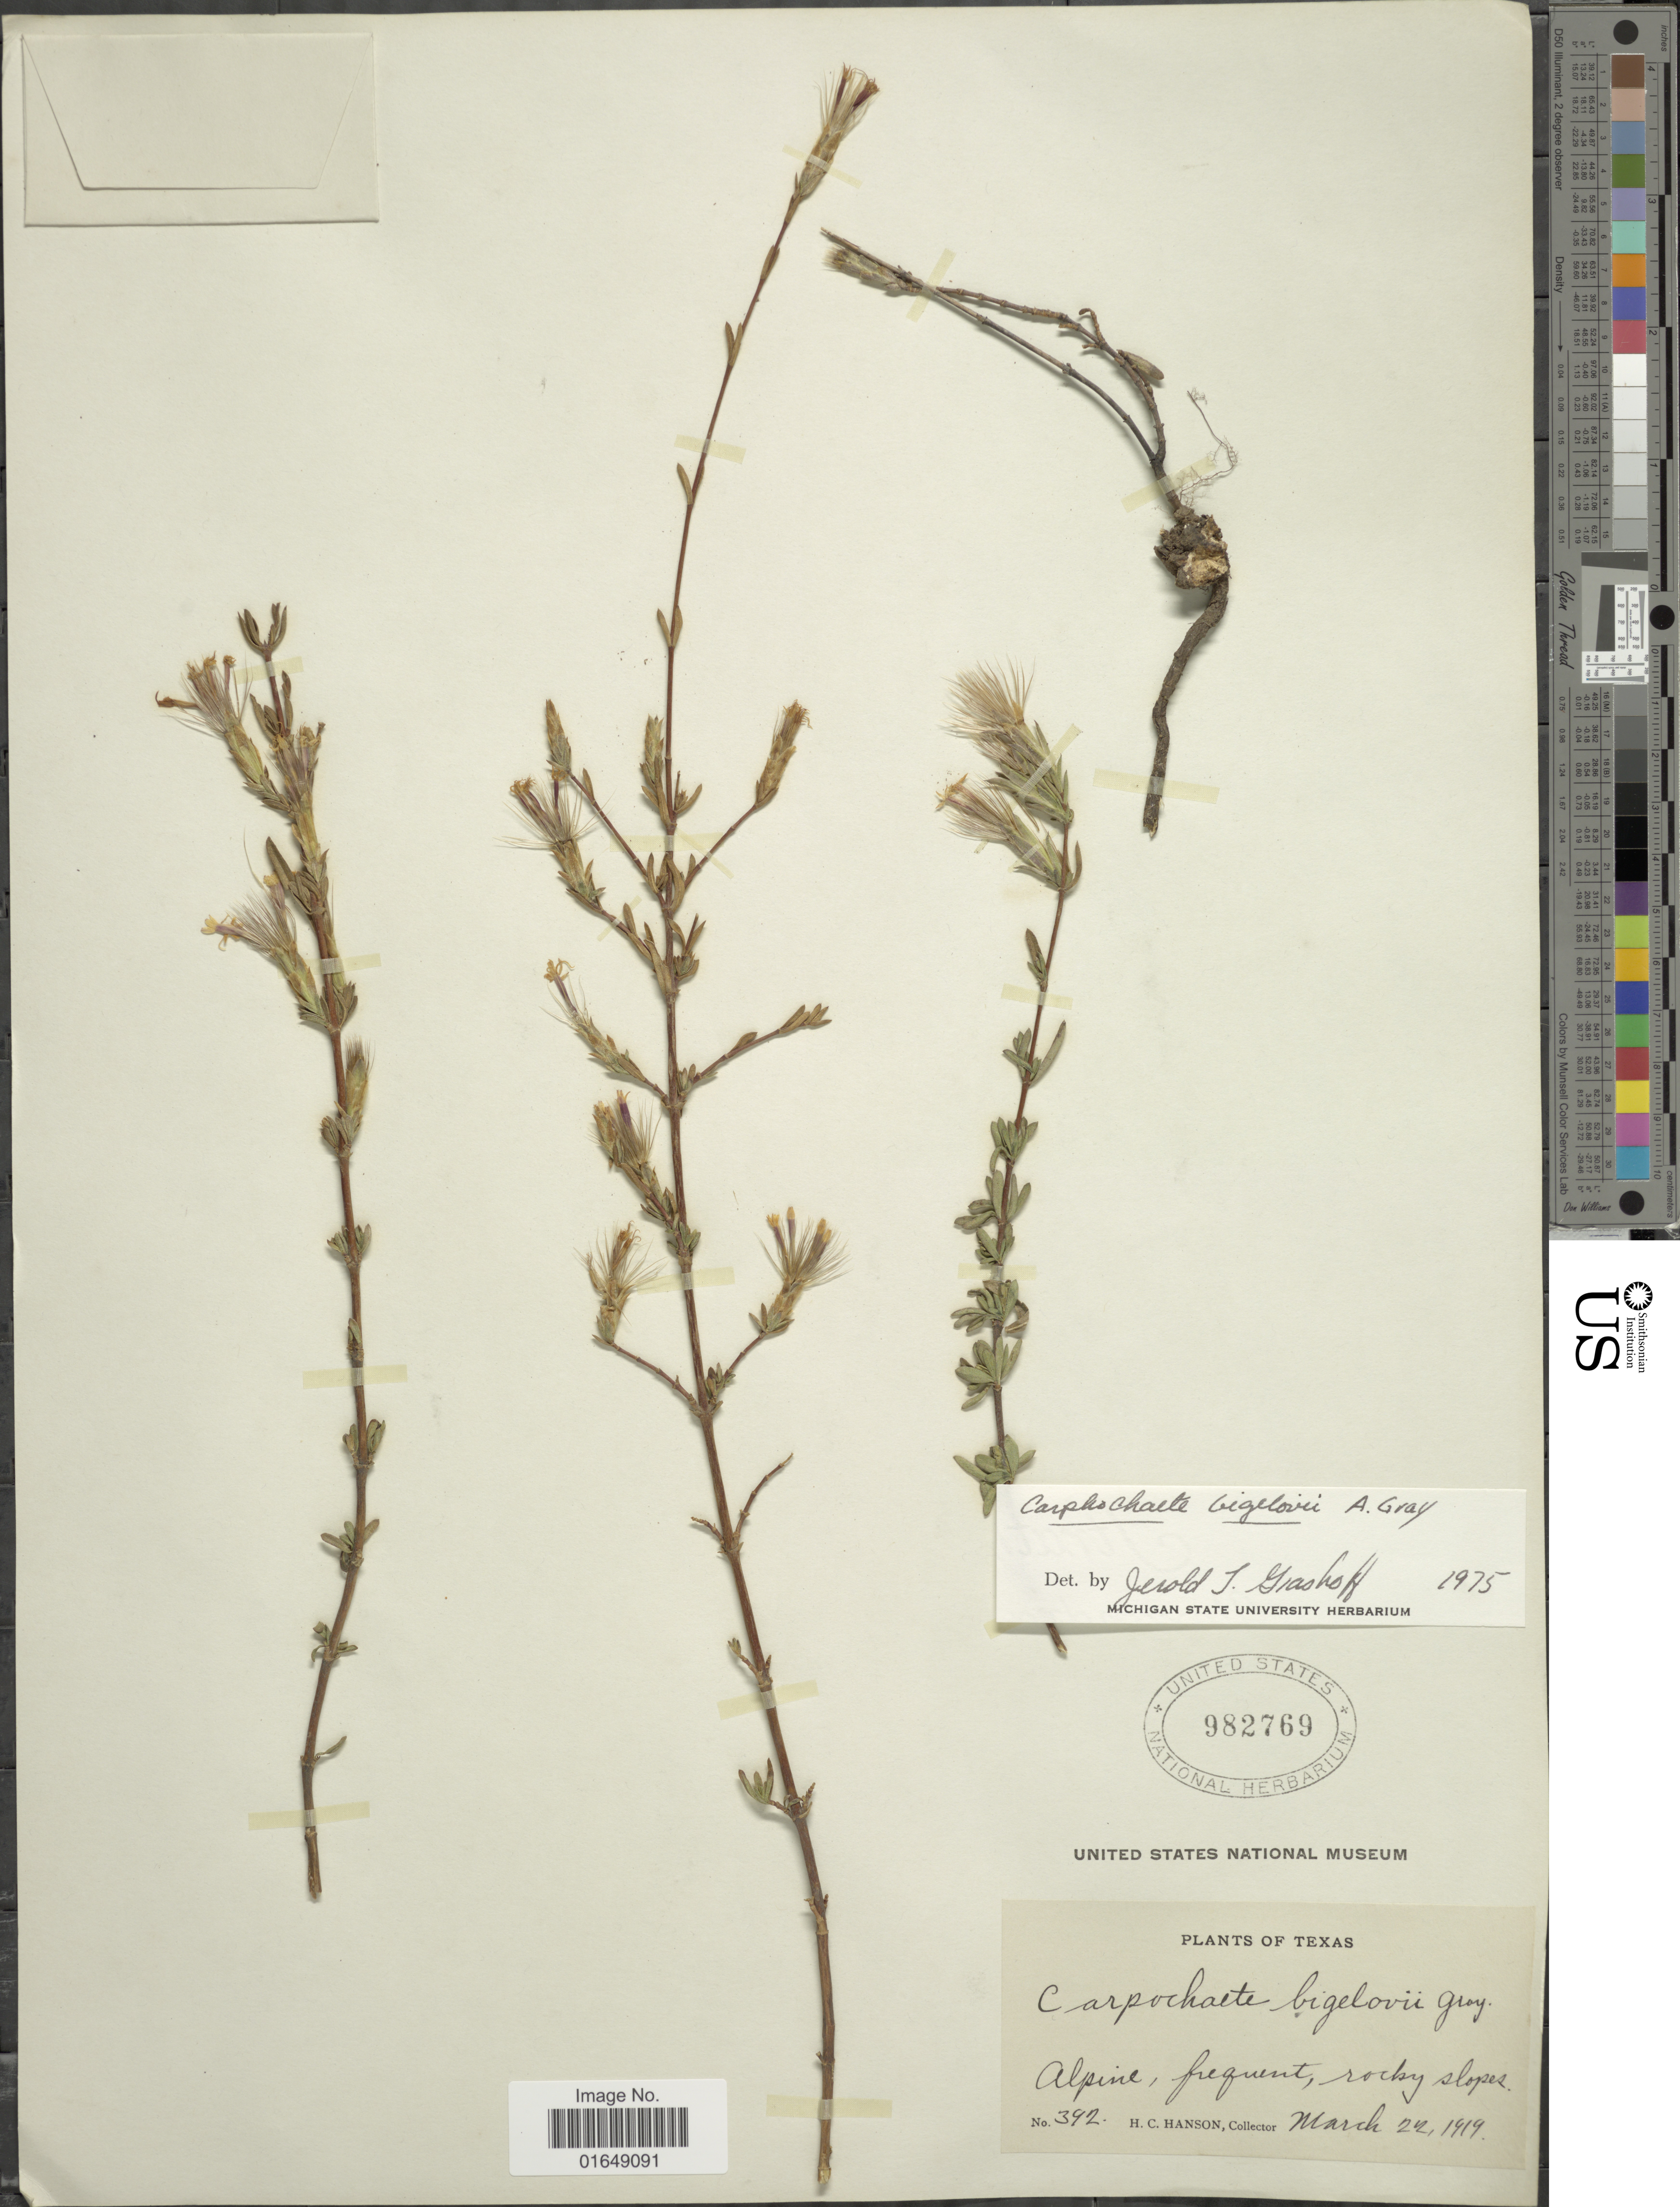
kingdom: Plantae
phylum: Tracheophyta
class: Magnoliopsida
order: Asterales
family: Asteraceae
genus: Carphochaete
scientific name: Carphochaete bigelovii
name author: A. Gray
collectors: H. Hanson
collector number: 392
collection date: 1919-03-22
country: United States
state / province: Texas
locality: Alpine, frequent, rocky slopes.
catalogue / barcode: US 982769